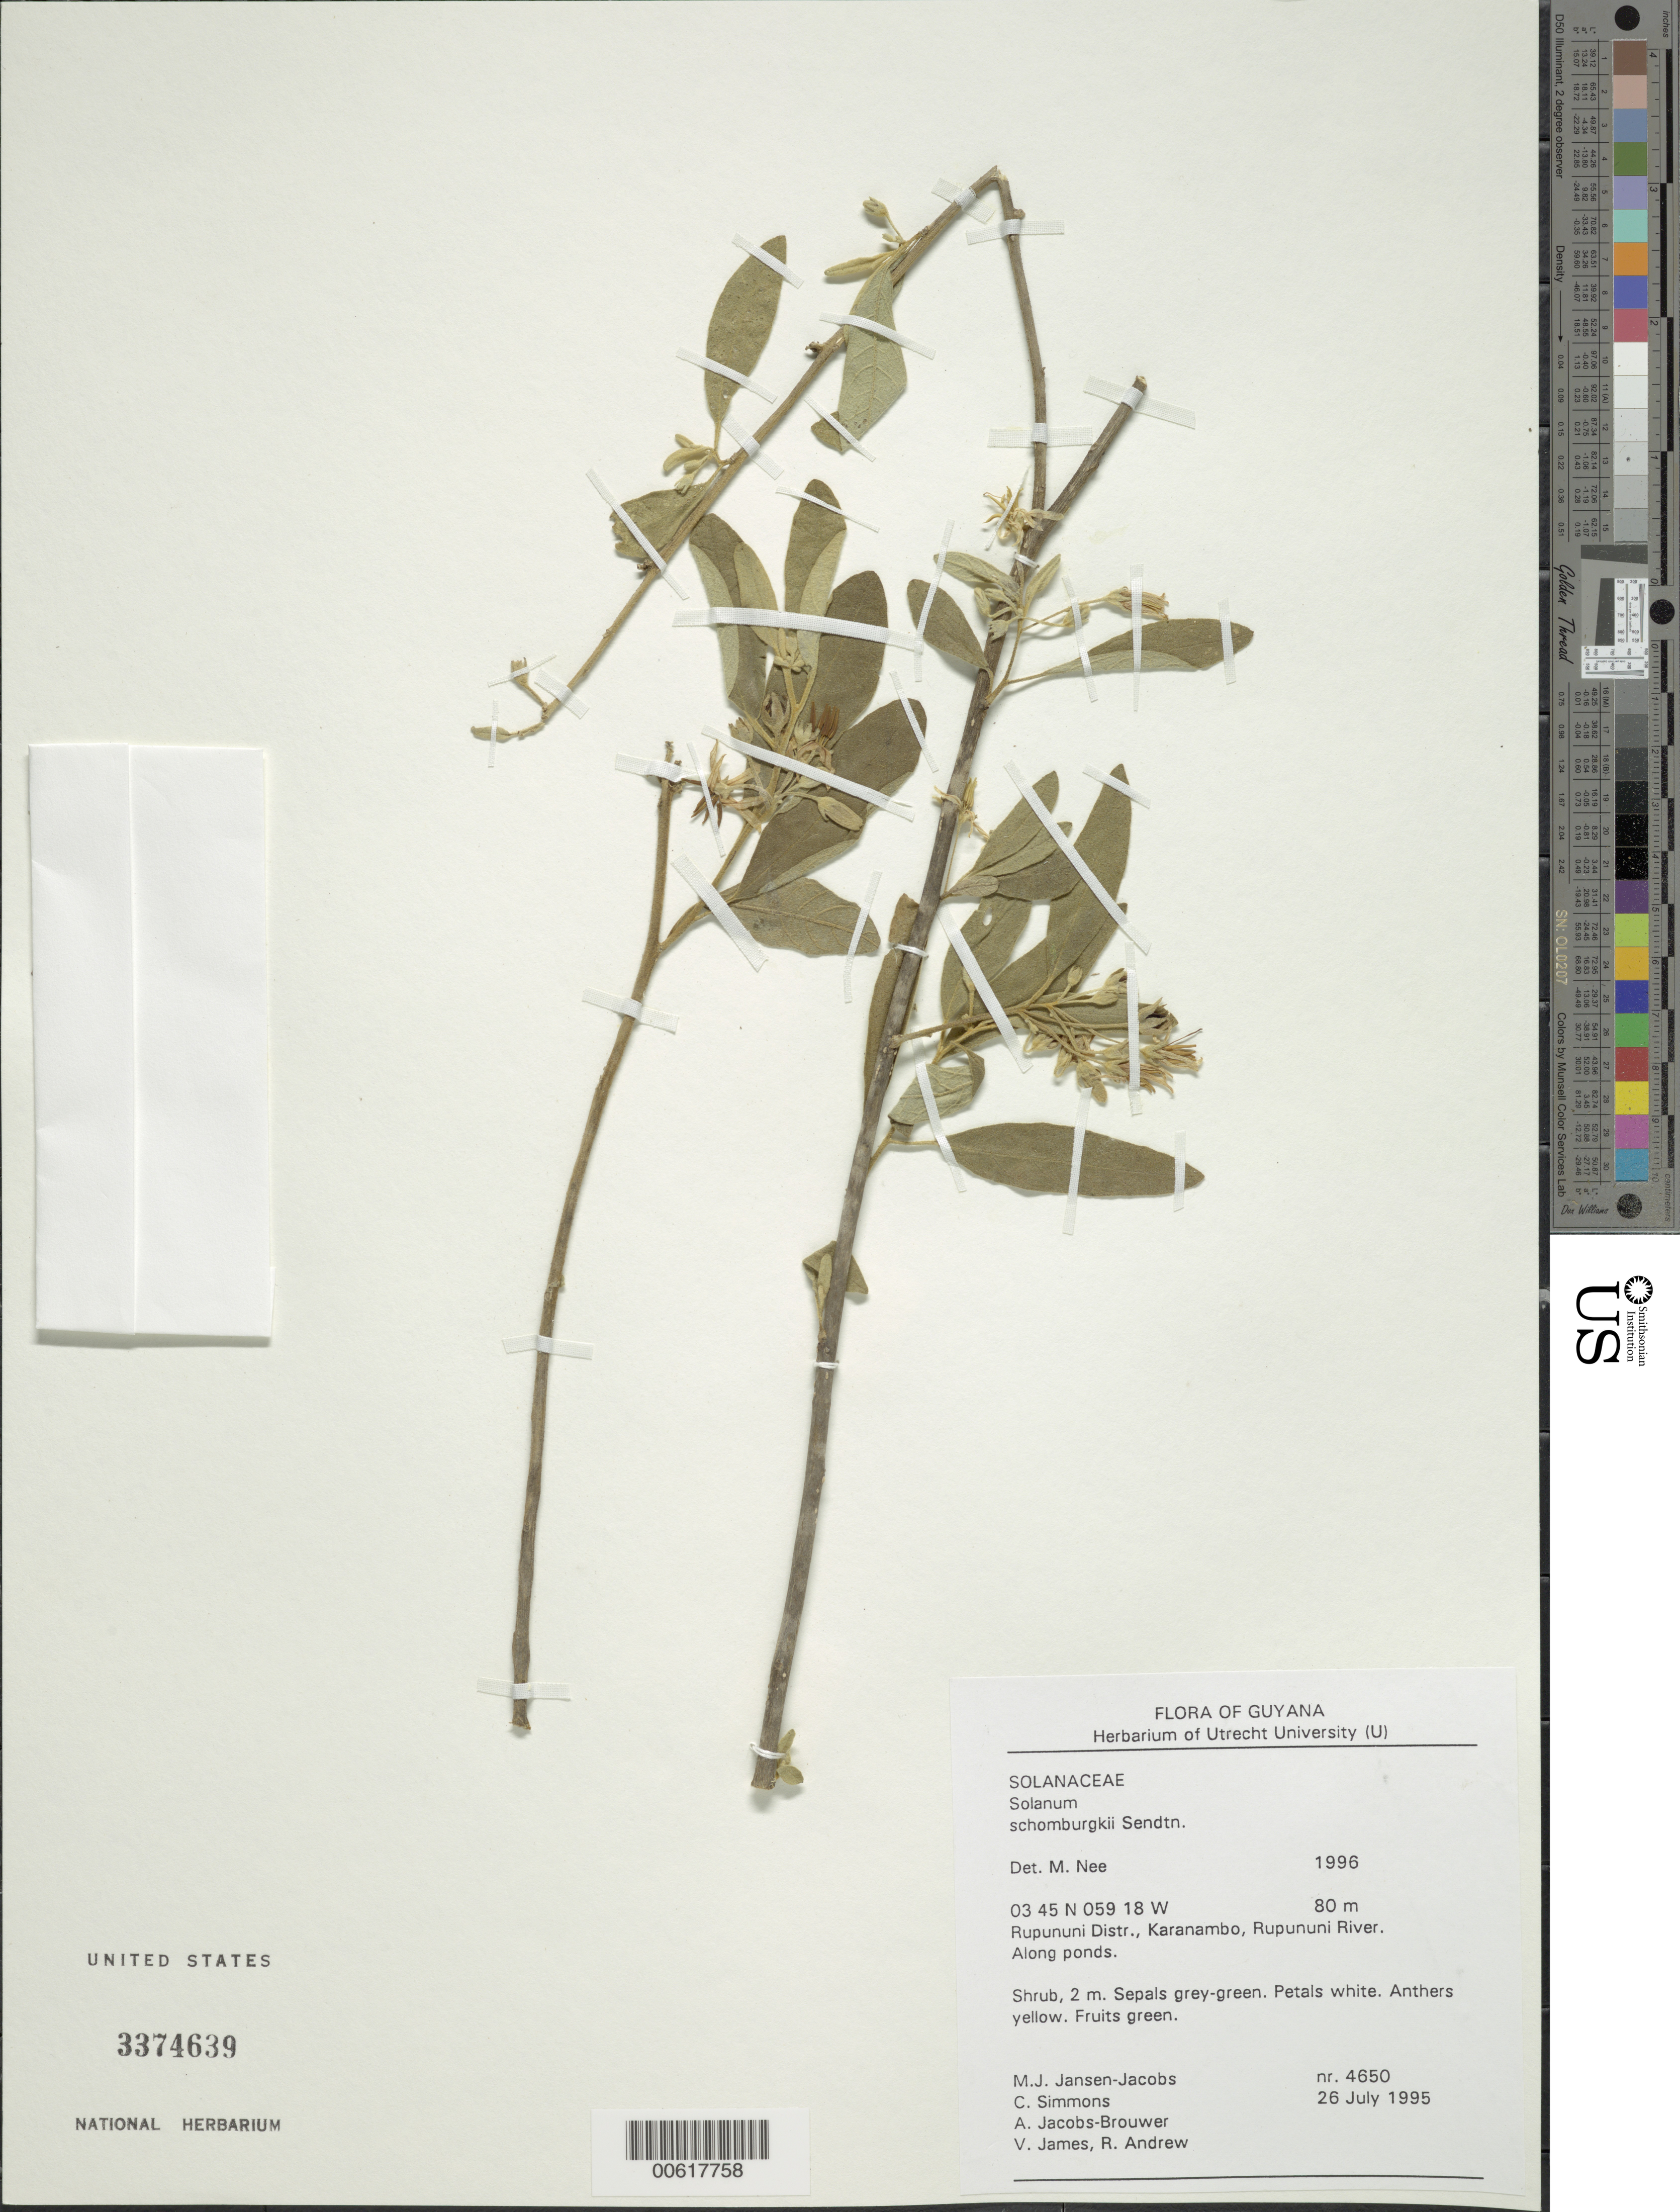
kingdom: Plantae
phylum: Tracheophyta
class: Magnoliopsida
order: Solanales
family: Solanaceae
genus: Solanum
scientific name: Solanum schomburghii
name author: Sendtn.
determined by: Nee, Michael H.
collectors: M. J. Jansen-Jacobs, C. Simons, A. Jacobs-Brouwer, V. James & R. Andrew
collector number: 4650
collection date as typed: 7 Jul 1995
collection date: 1995-07-07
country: Guyana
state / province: U. Takutu-U. Essequibo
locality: Karanambo, Rupununi River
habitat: Along ponds.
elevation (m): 80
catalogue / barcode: US 3374639